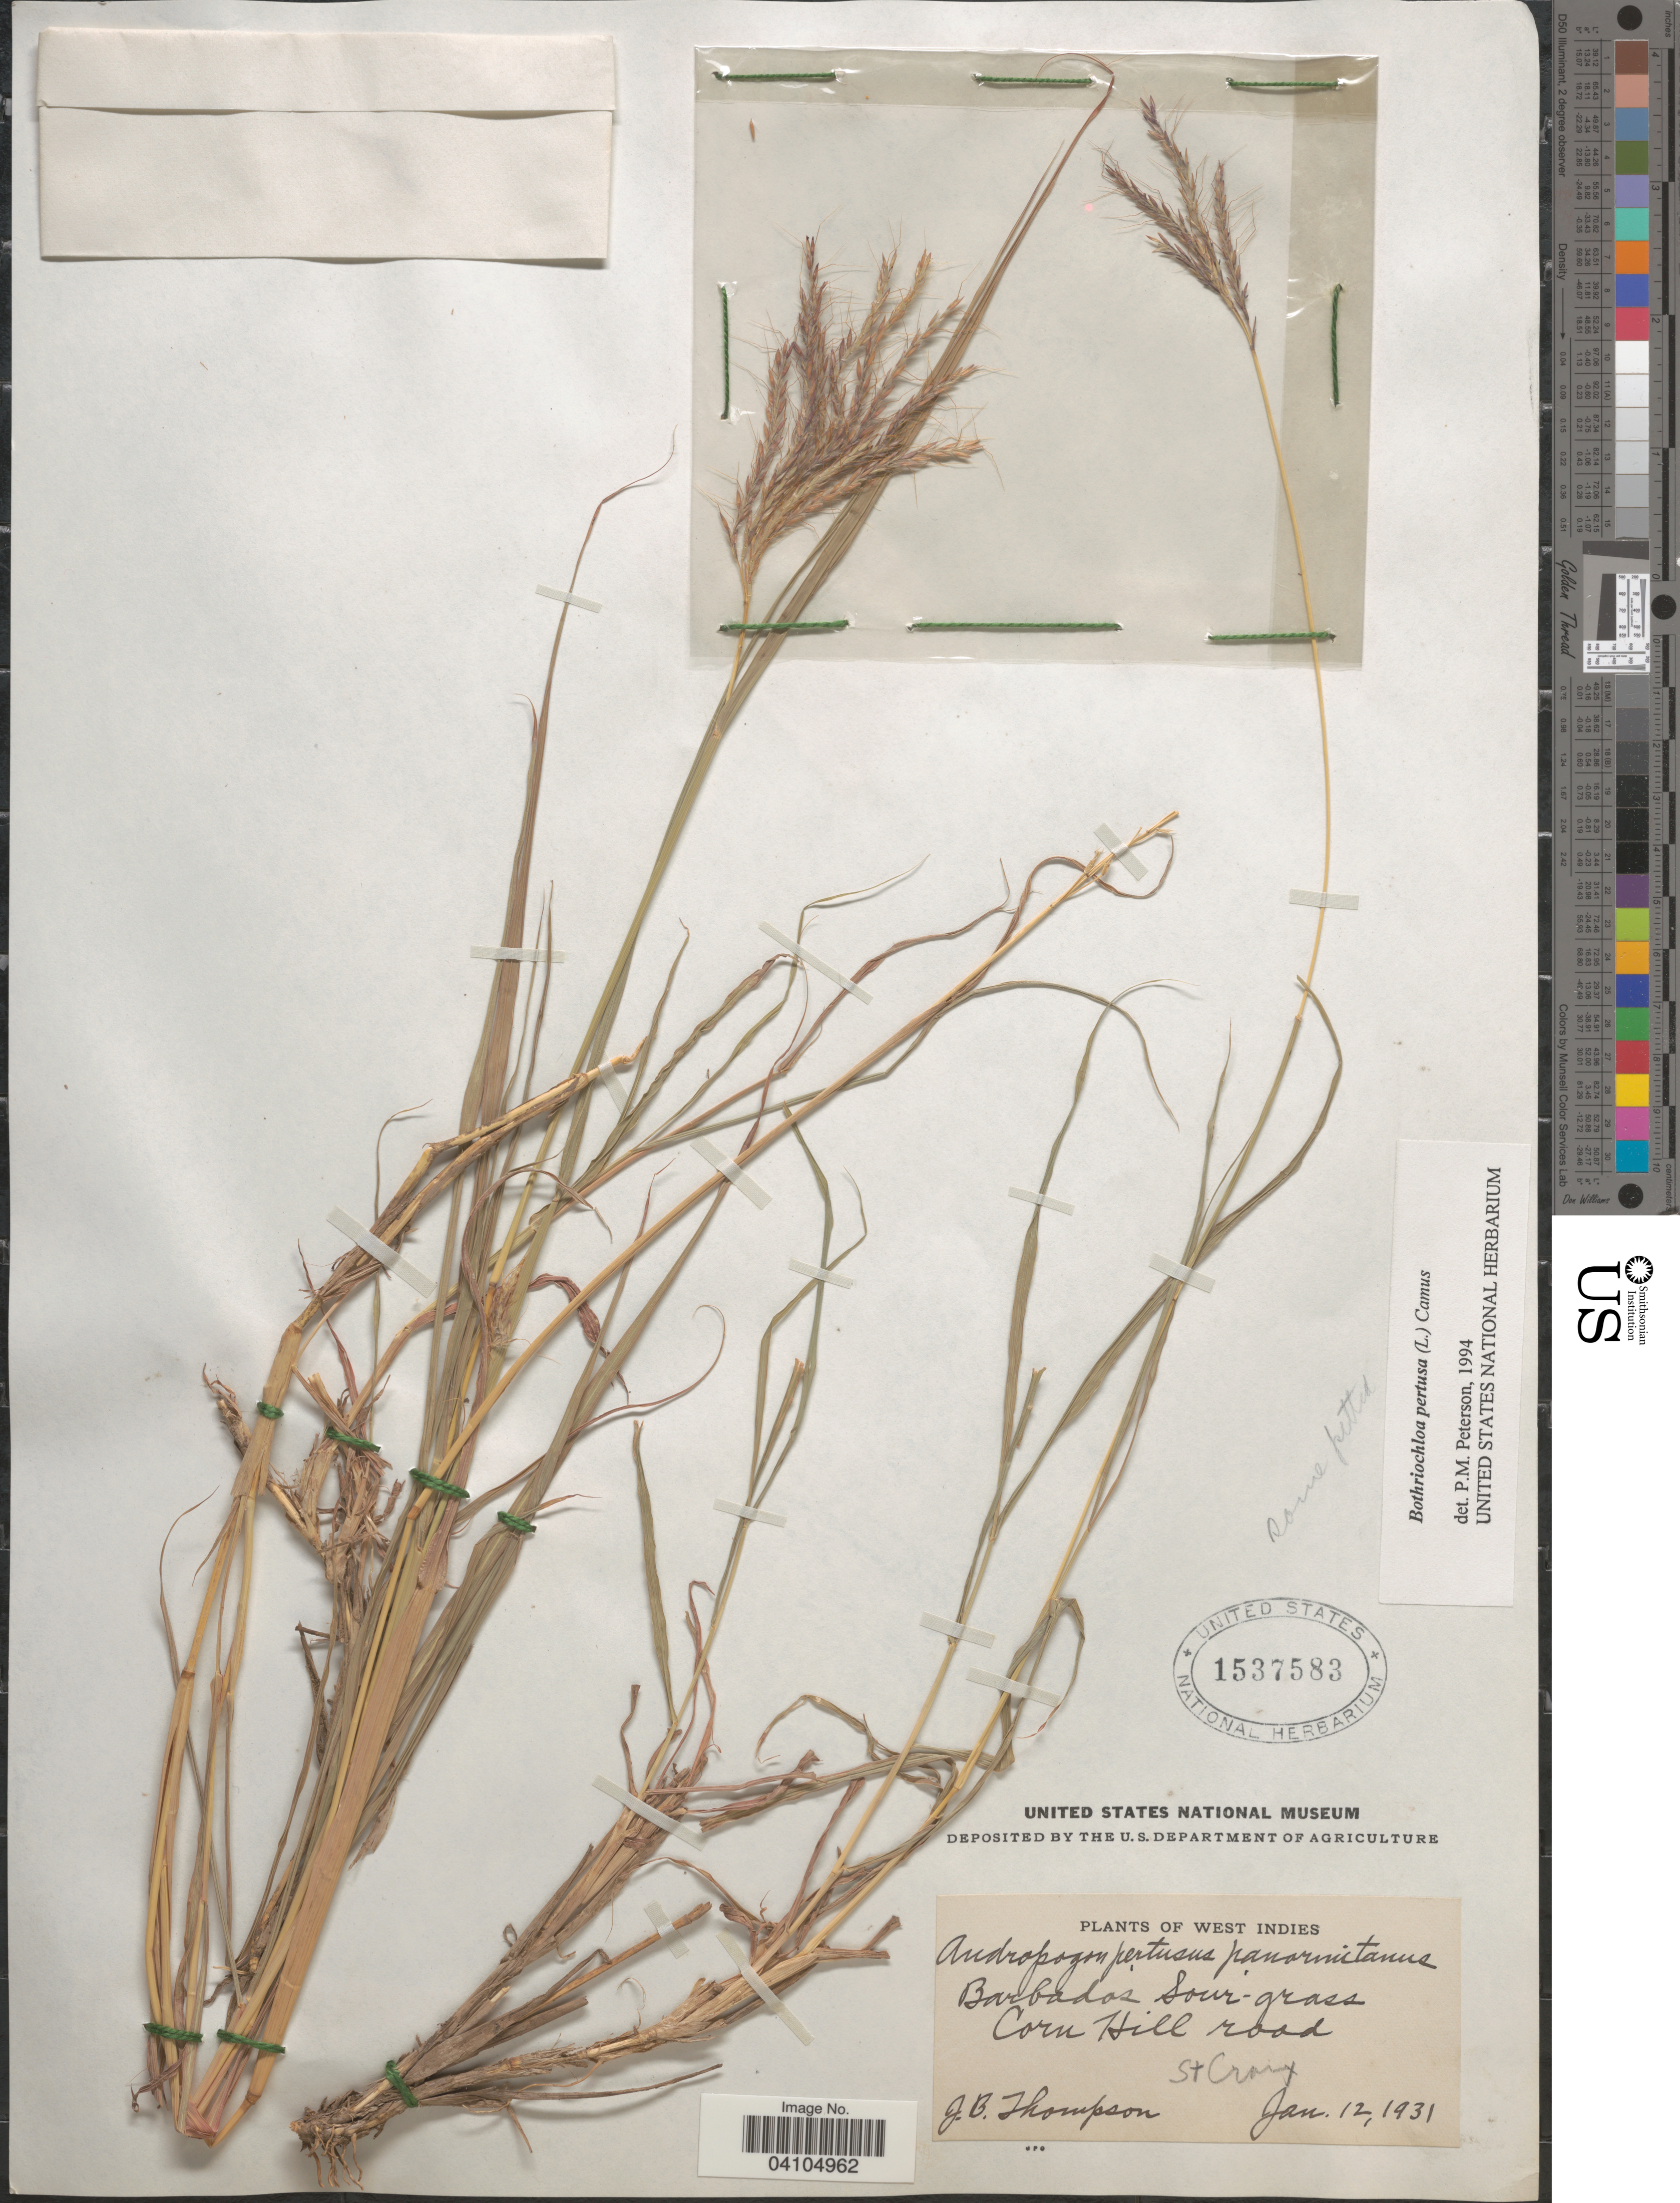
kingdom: Plantae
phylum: Tracheophyta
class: Liliopsida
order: Poales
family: Poaceae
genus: Bothriochloa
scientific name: Bothriochloa pertusa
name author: (L.) A. Camus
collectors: J. B. Thompson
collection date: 1931-01-12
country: U.S. Virgin Islands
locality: Corn Hill road. St Croix.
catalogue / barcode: US 1537583